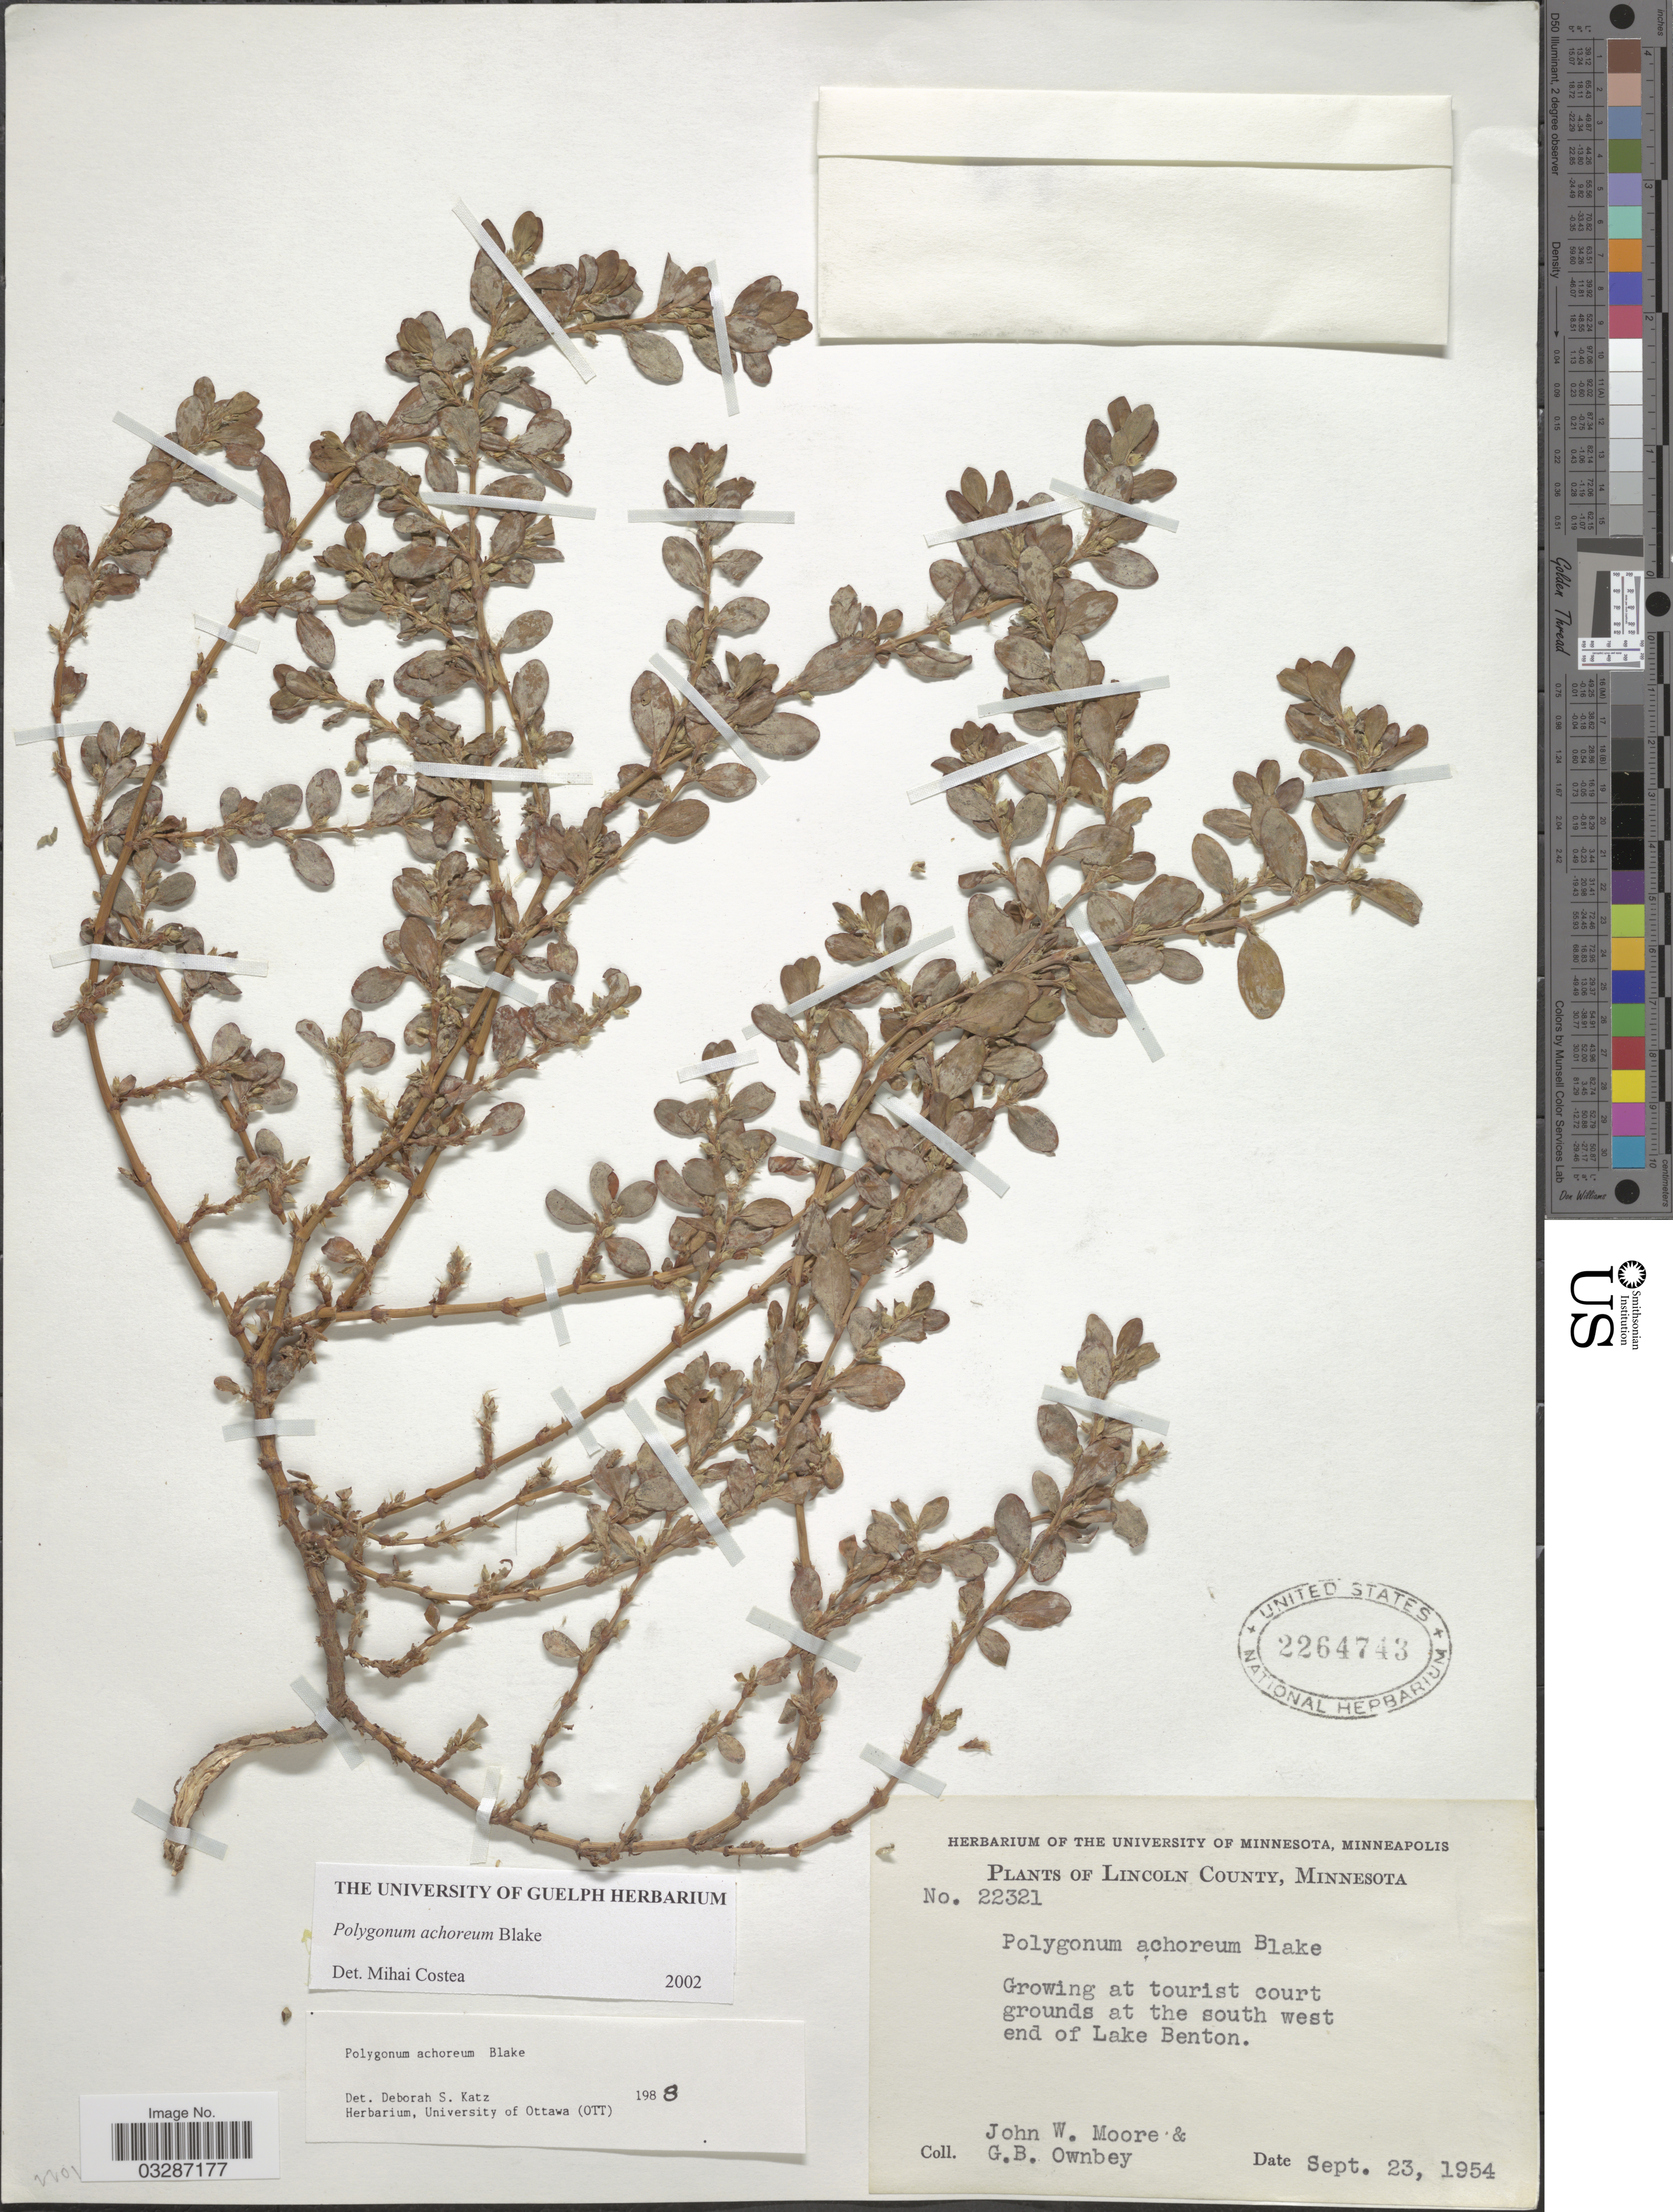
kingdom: Plantae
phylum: Tracheophyta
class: Magnoliopsida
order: Caryophyllales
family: Polygonaceae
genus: Polygonum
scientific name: Polygonum achoreum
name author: S.F. Blake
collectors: J. Moore & G. B. Ownbey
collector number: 22321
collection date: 1954-09-23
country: United States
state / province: Minnesota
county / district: Lincoln County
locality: Growing at tourist court grounds at the south west end of Lake Benton.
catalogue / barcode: US 2264743